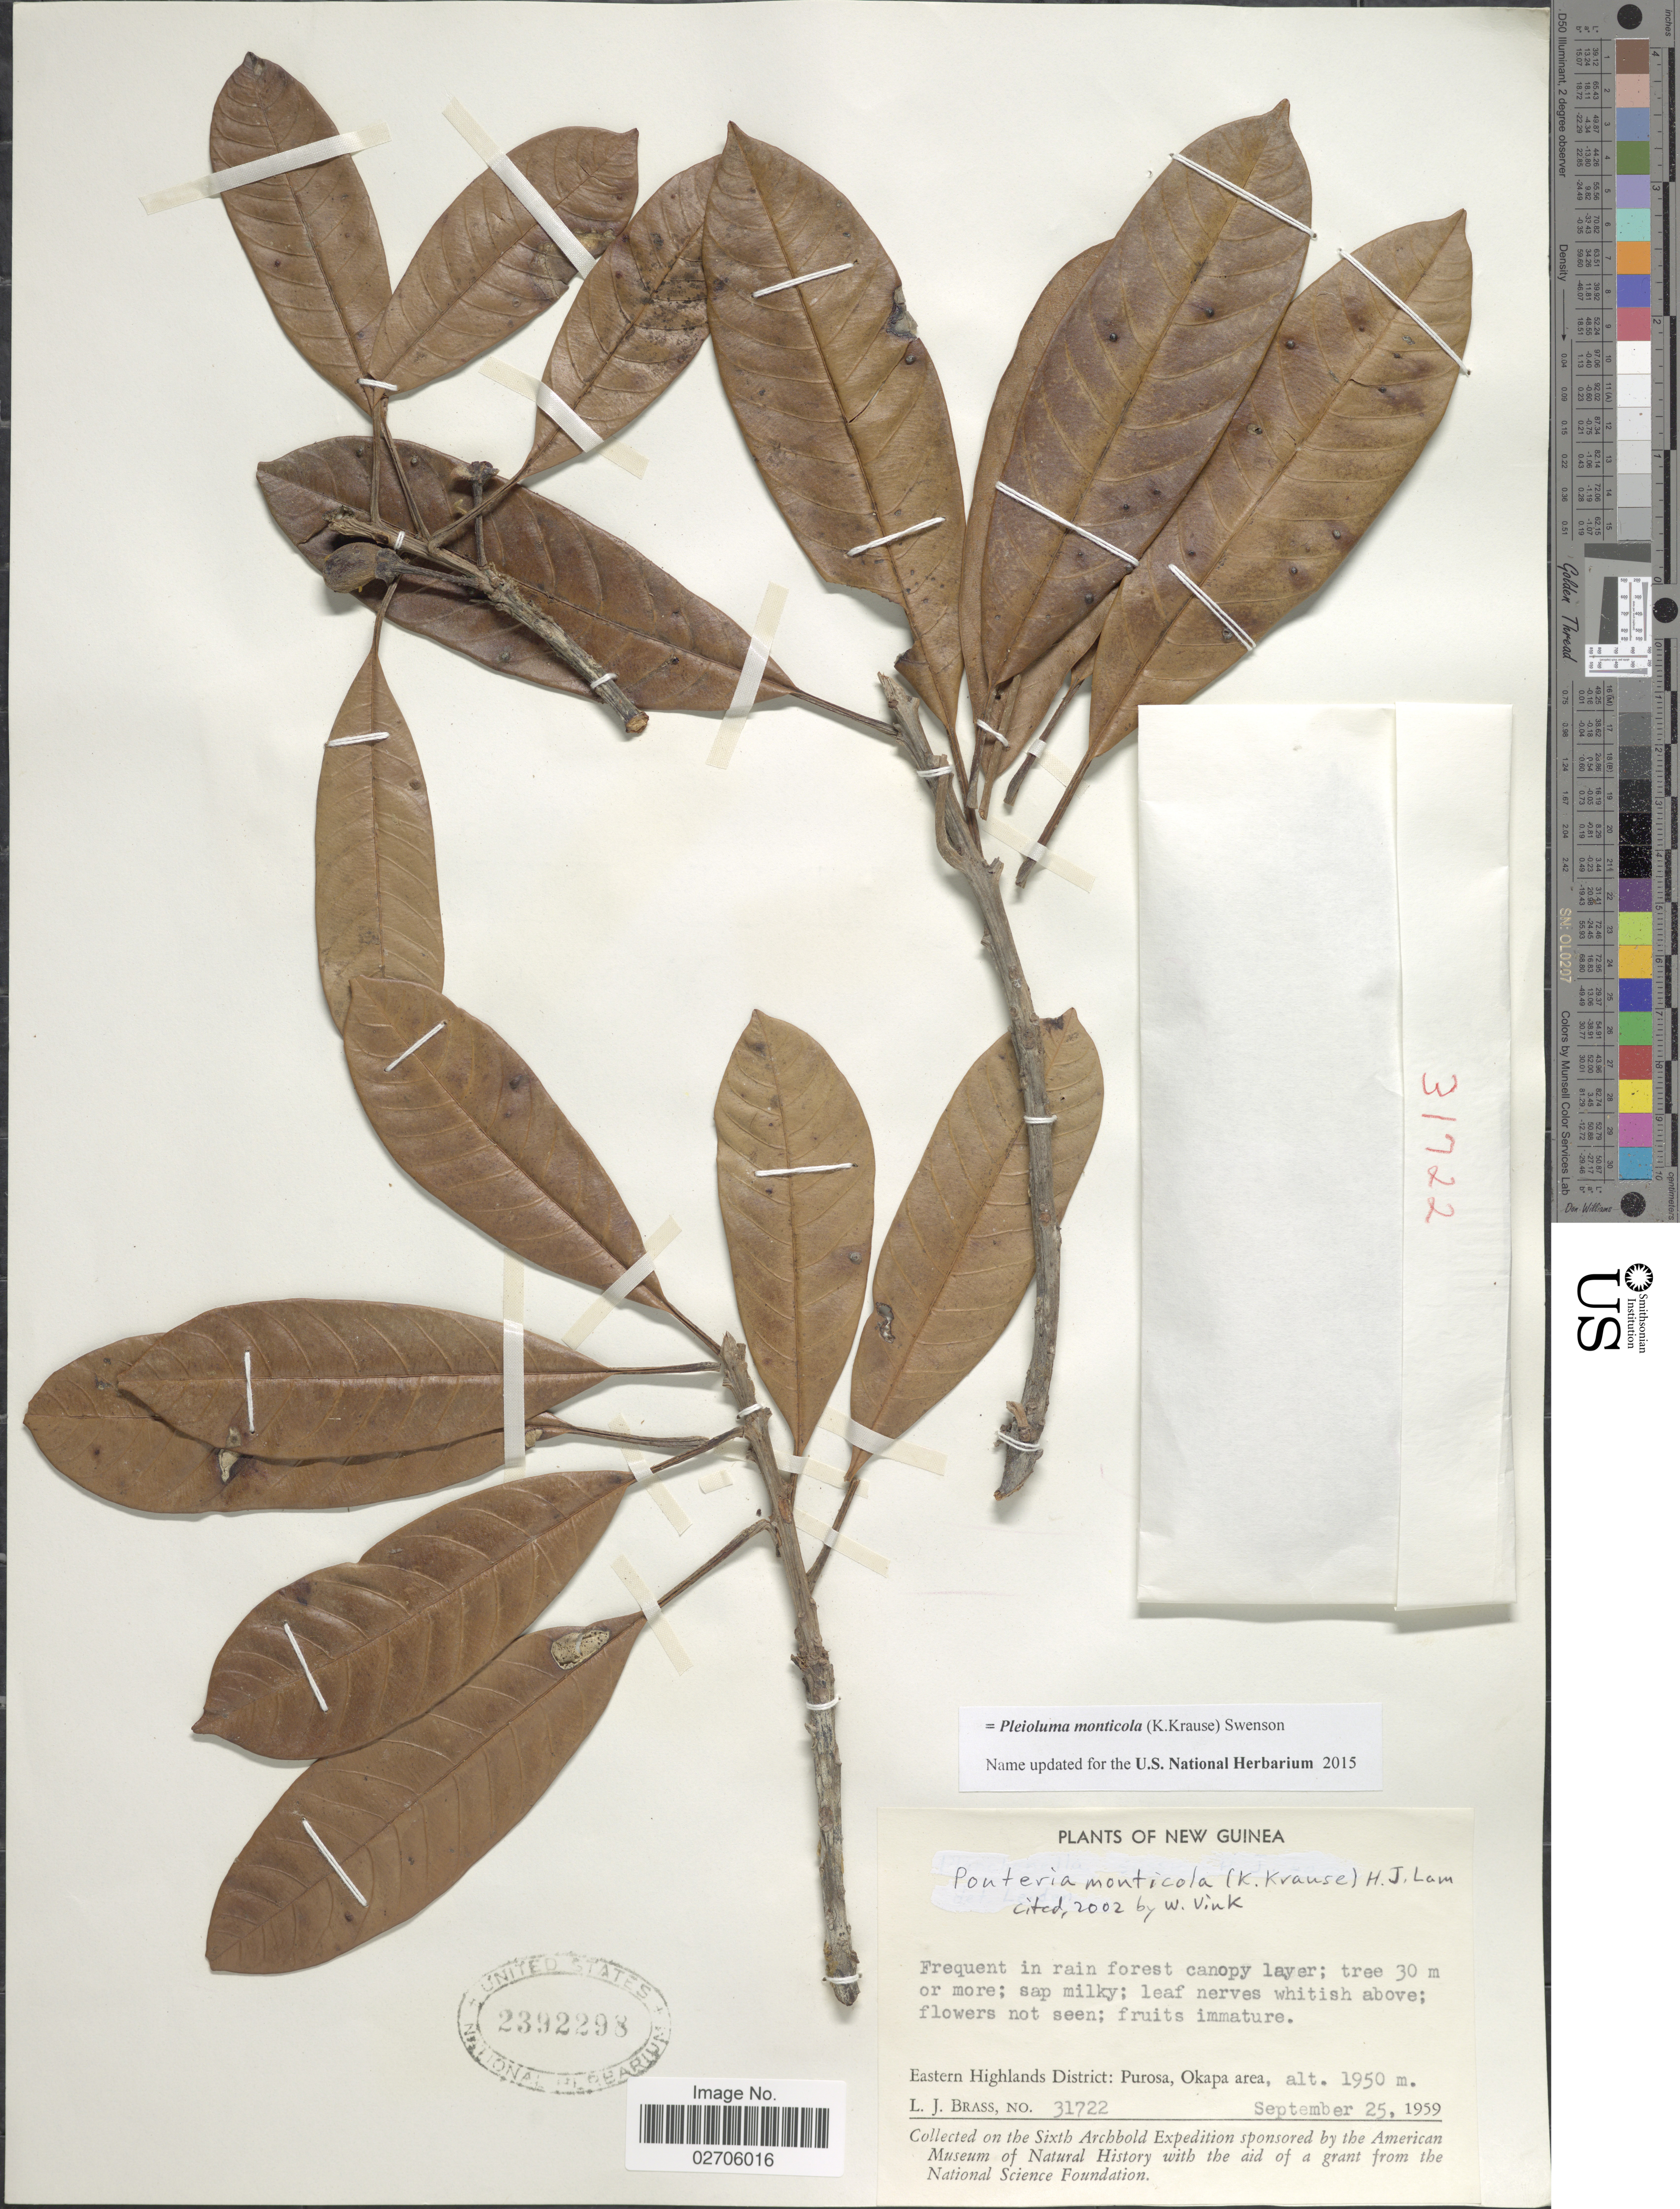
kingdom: Plantae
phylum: Tracheophyta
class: Magnoliopsida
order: Ericales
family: Sapotaceae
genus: Pleioluma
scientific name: Pleioluma monticola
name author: (K. Krause) Swenson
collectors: L. J. Brass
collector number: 31722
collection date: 1959-09-25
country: Papua New Guinea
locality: New Guinea. Eastern Highlands District: Purosa, Okapa area.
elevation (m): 1950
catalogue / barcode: US 2392298